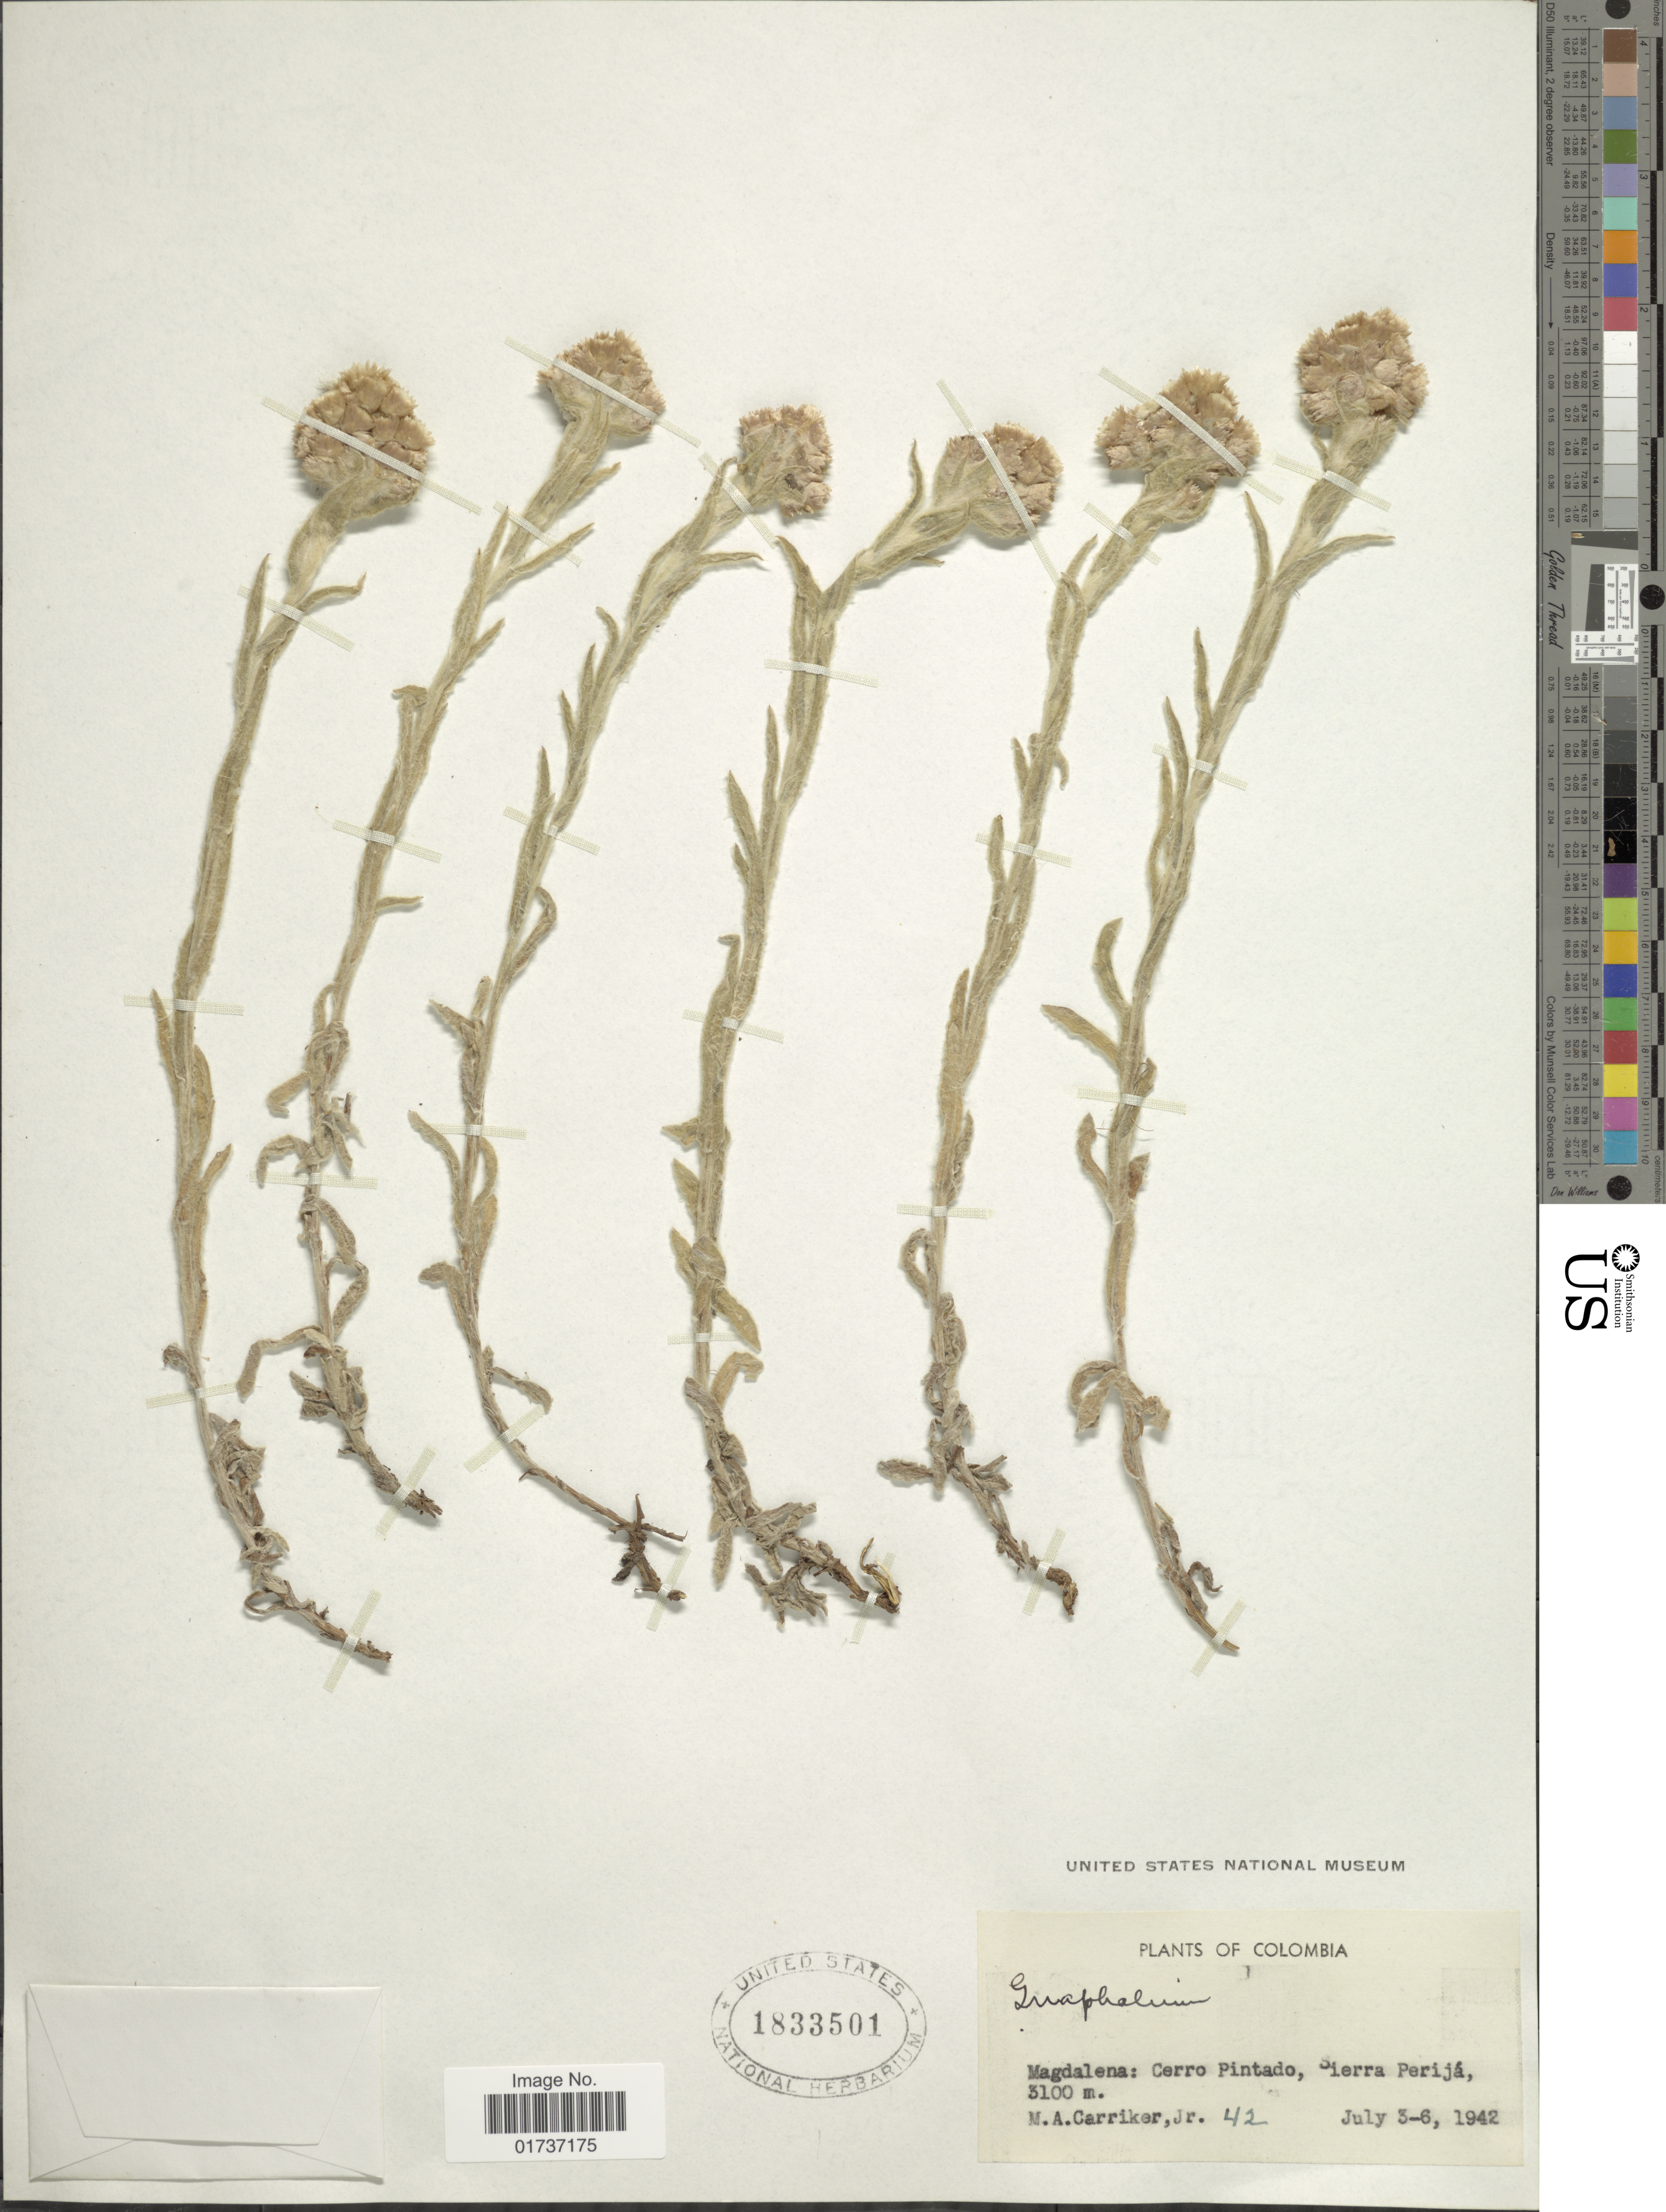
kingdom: Plantae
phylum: Tracheophyta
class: Magnoliopsida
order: Asterales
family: Asteraceae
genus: Gnaphalium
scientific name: Gnaphalium sp.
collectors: M. A. Carriker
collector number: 42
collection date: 1942-07-03/1942-07-06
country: Colombia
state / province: Magdalena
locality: Cerro Pintado, Sierra Perijá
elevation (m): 3100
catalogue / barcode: US 1833501